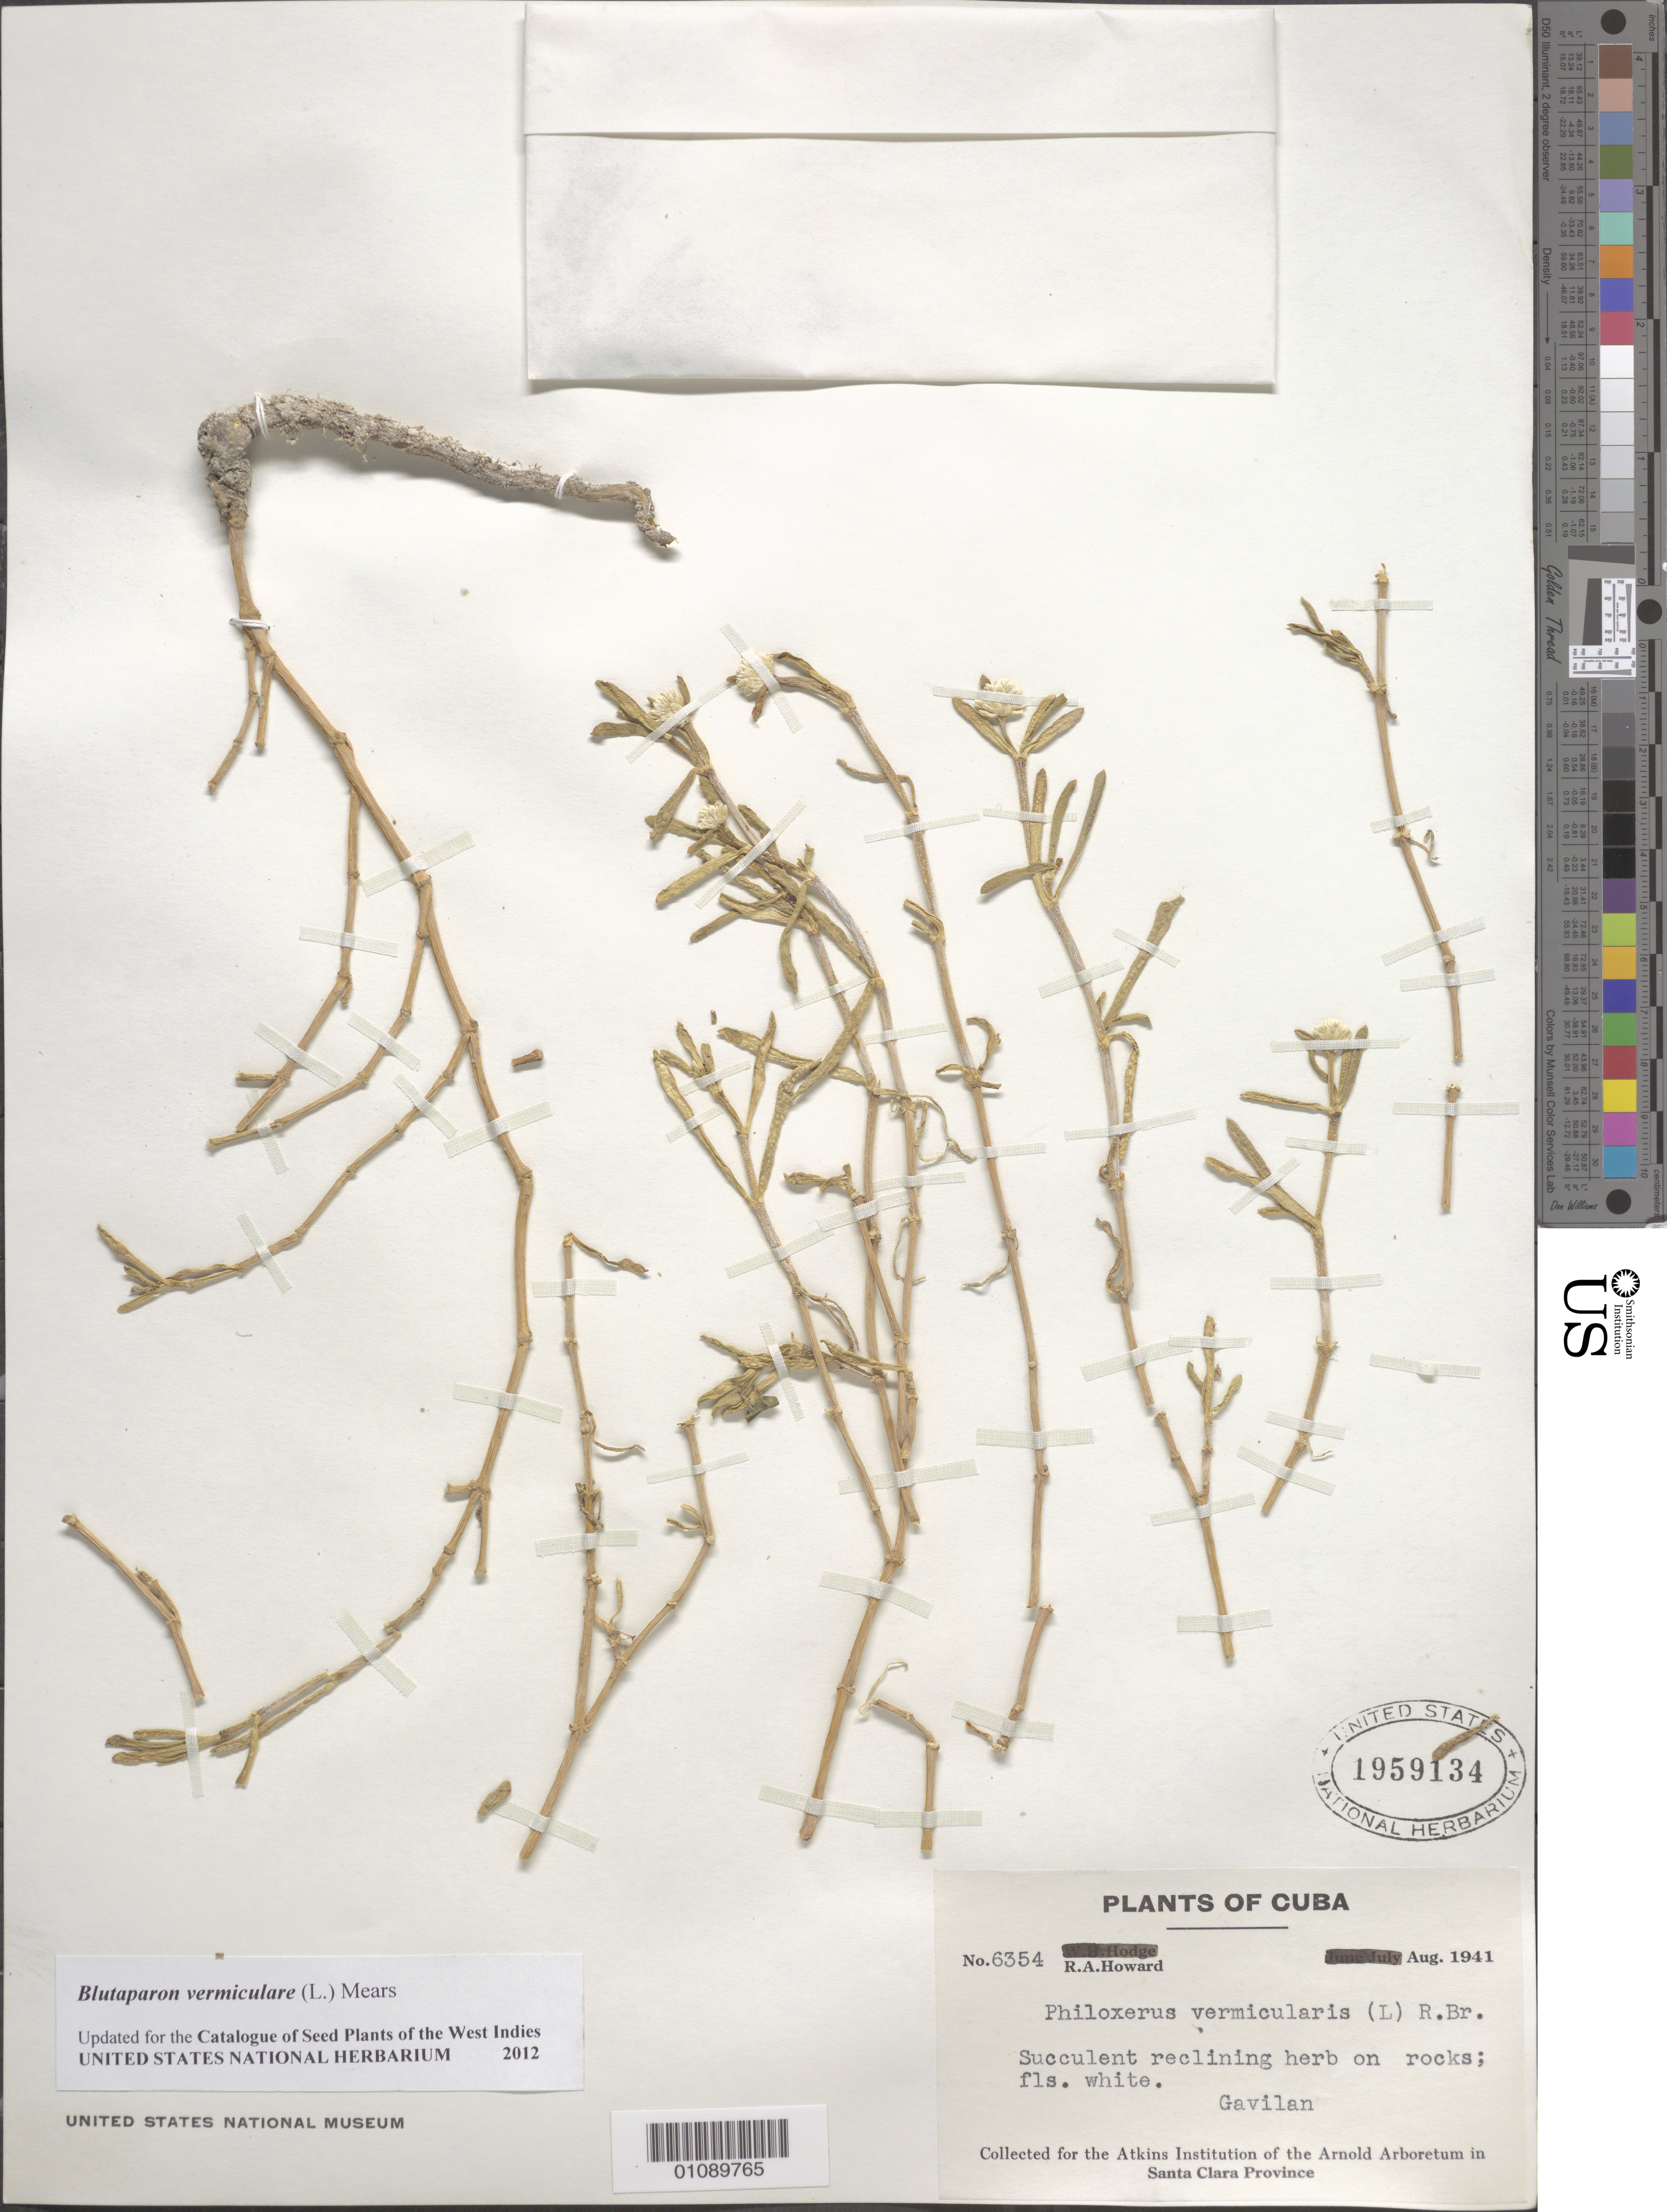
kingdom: Plantae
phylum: Tracheophyta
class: Magnoliopsida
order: Caryophyllales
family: Amaranthaceae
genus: Gomphrena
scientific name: Gomphrena vermicularis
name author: L.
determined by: Strong, Mark T., (BOT), Smithsonian Institution - National Museum of Natural History (UNITED STATES)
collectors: R. A. Howard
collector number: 6354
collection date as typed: Aug 1941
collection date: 1941-08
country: Cuba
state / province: La Habana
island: Cuba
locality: Gavilan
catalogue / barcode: US 1959134